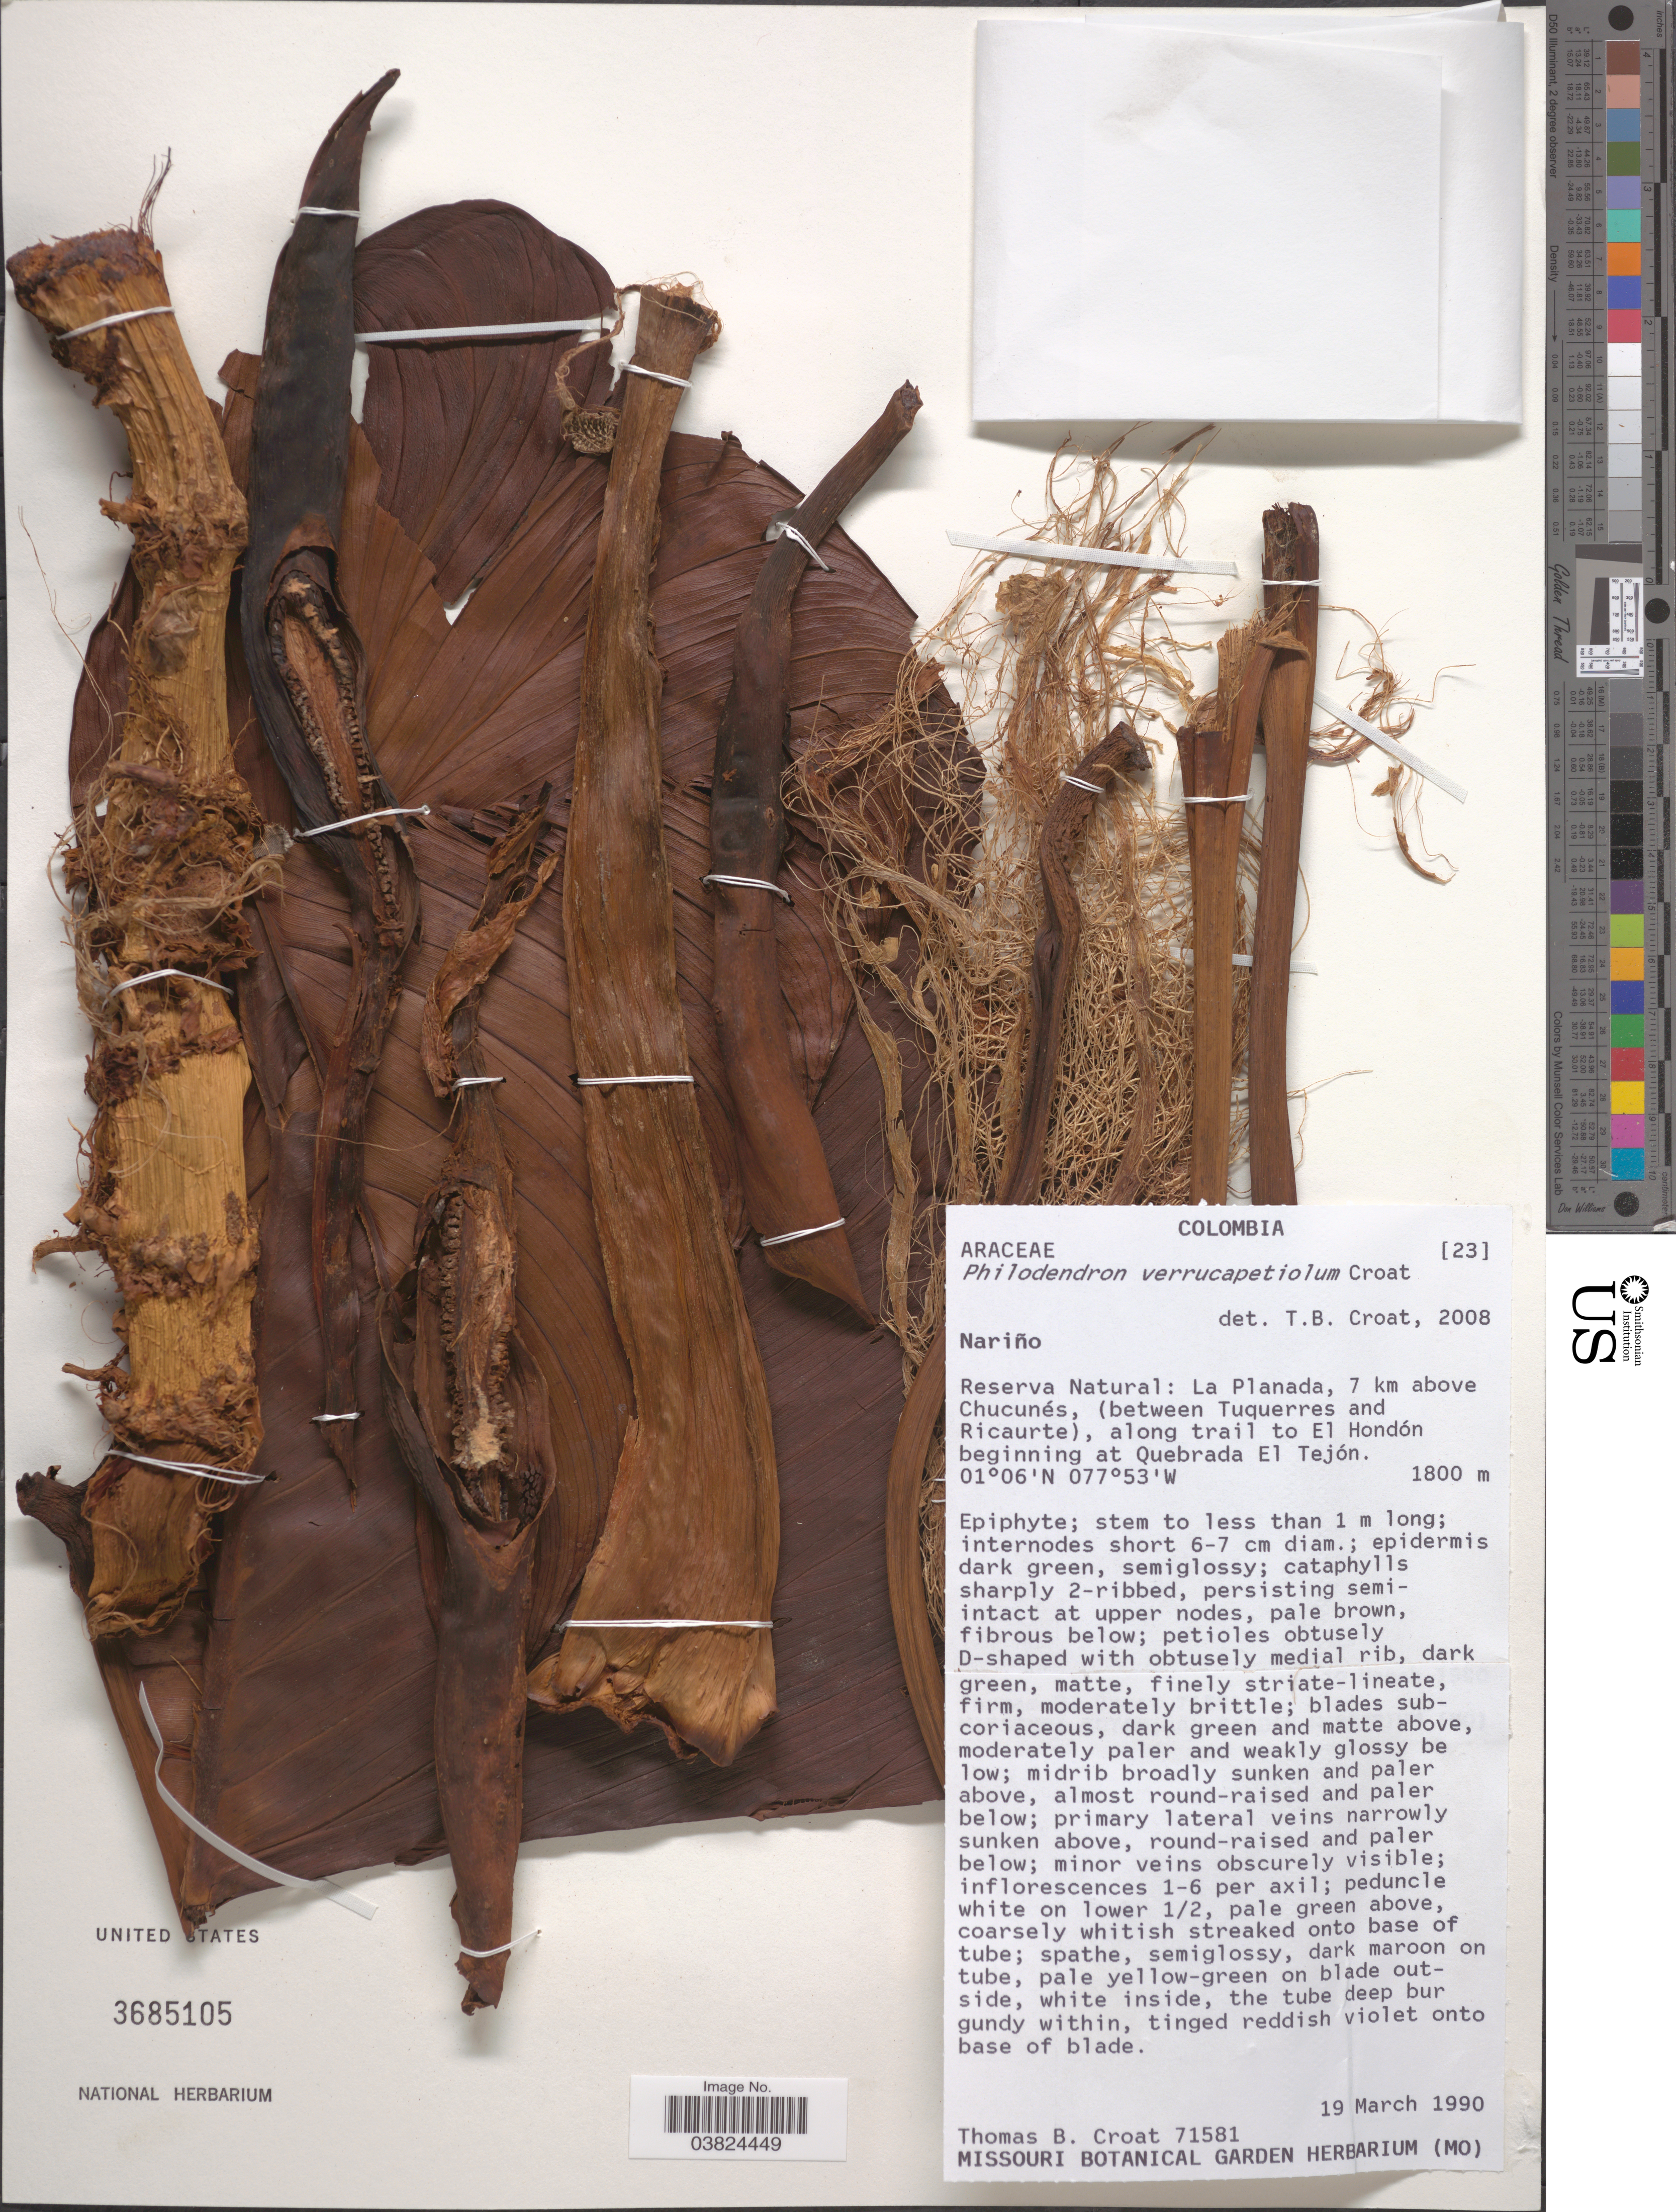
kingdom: Plantae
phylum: Tracheophyta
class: Liliopsida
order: Alismatales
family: Araceae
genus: Philodendron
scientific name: Philodendron verrucapetiolum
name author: Croat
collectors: T. B. Croat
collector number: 71581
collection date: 1990-03-19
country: Colombia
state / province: Nariño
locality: Reserva Natural: La Planada, 7 km above Chucunés, (between Tuquerres and Ricaurte), along trail to El Hondón beginning at Quebrada El Tejón.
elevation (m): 1800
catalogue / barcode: US 3685105